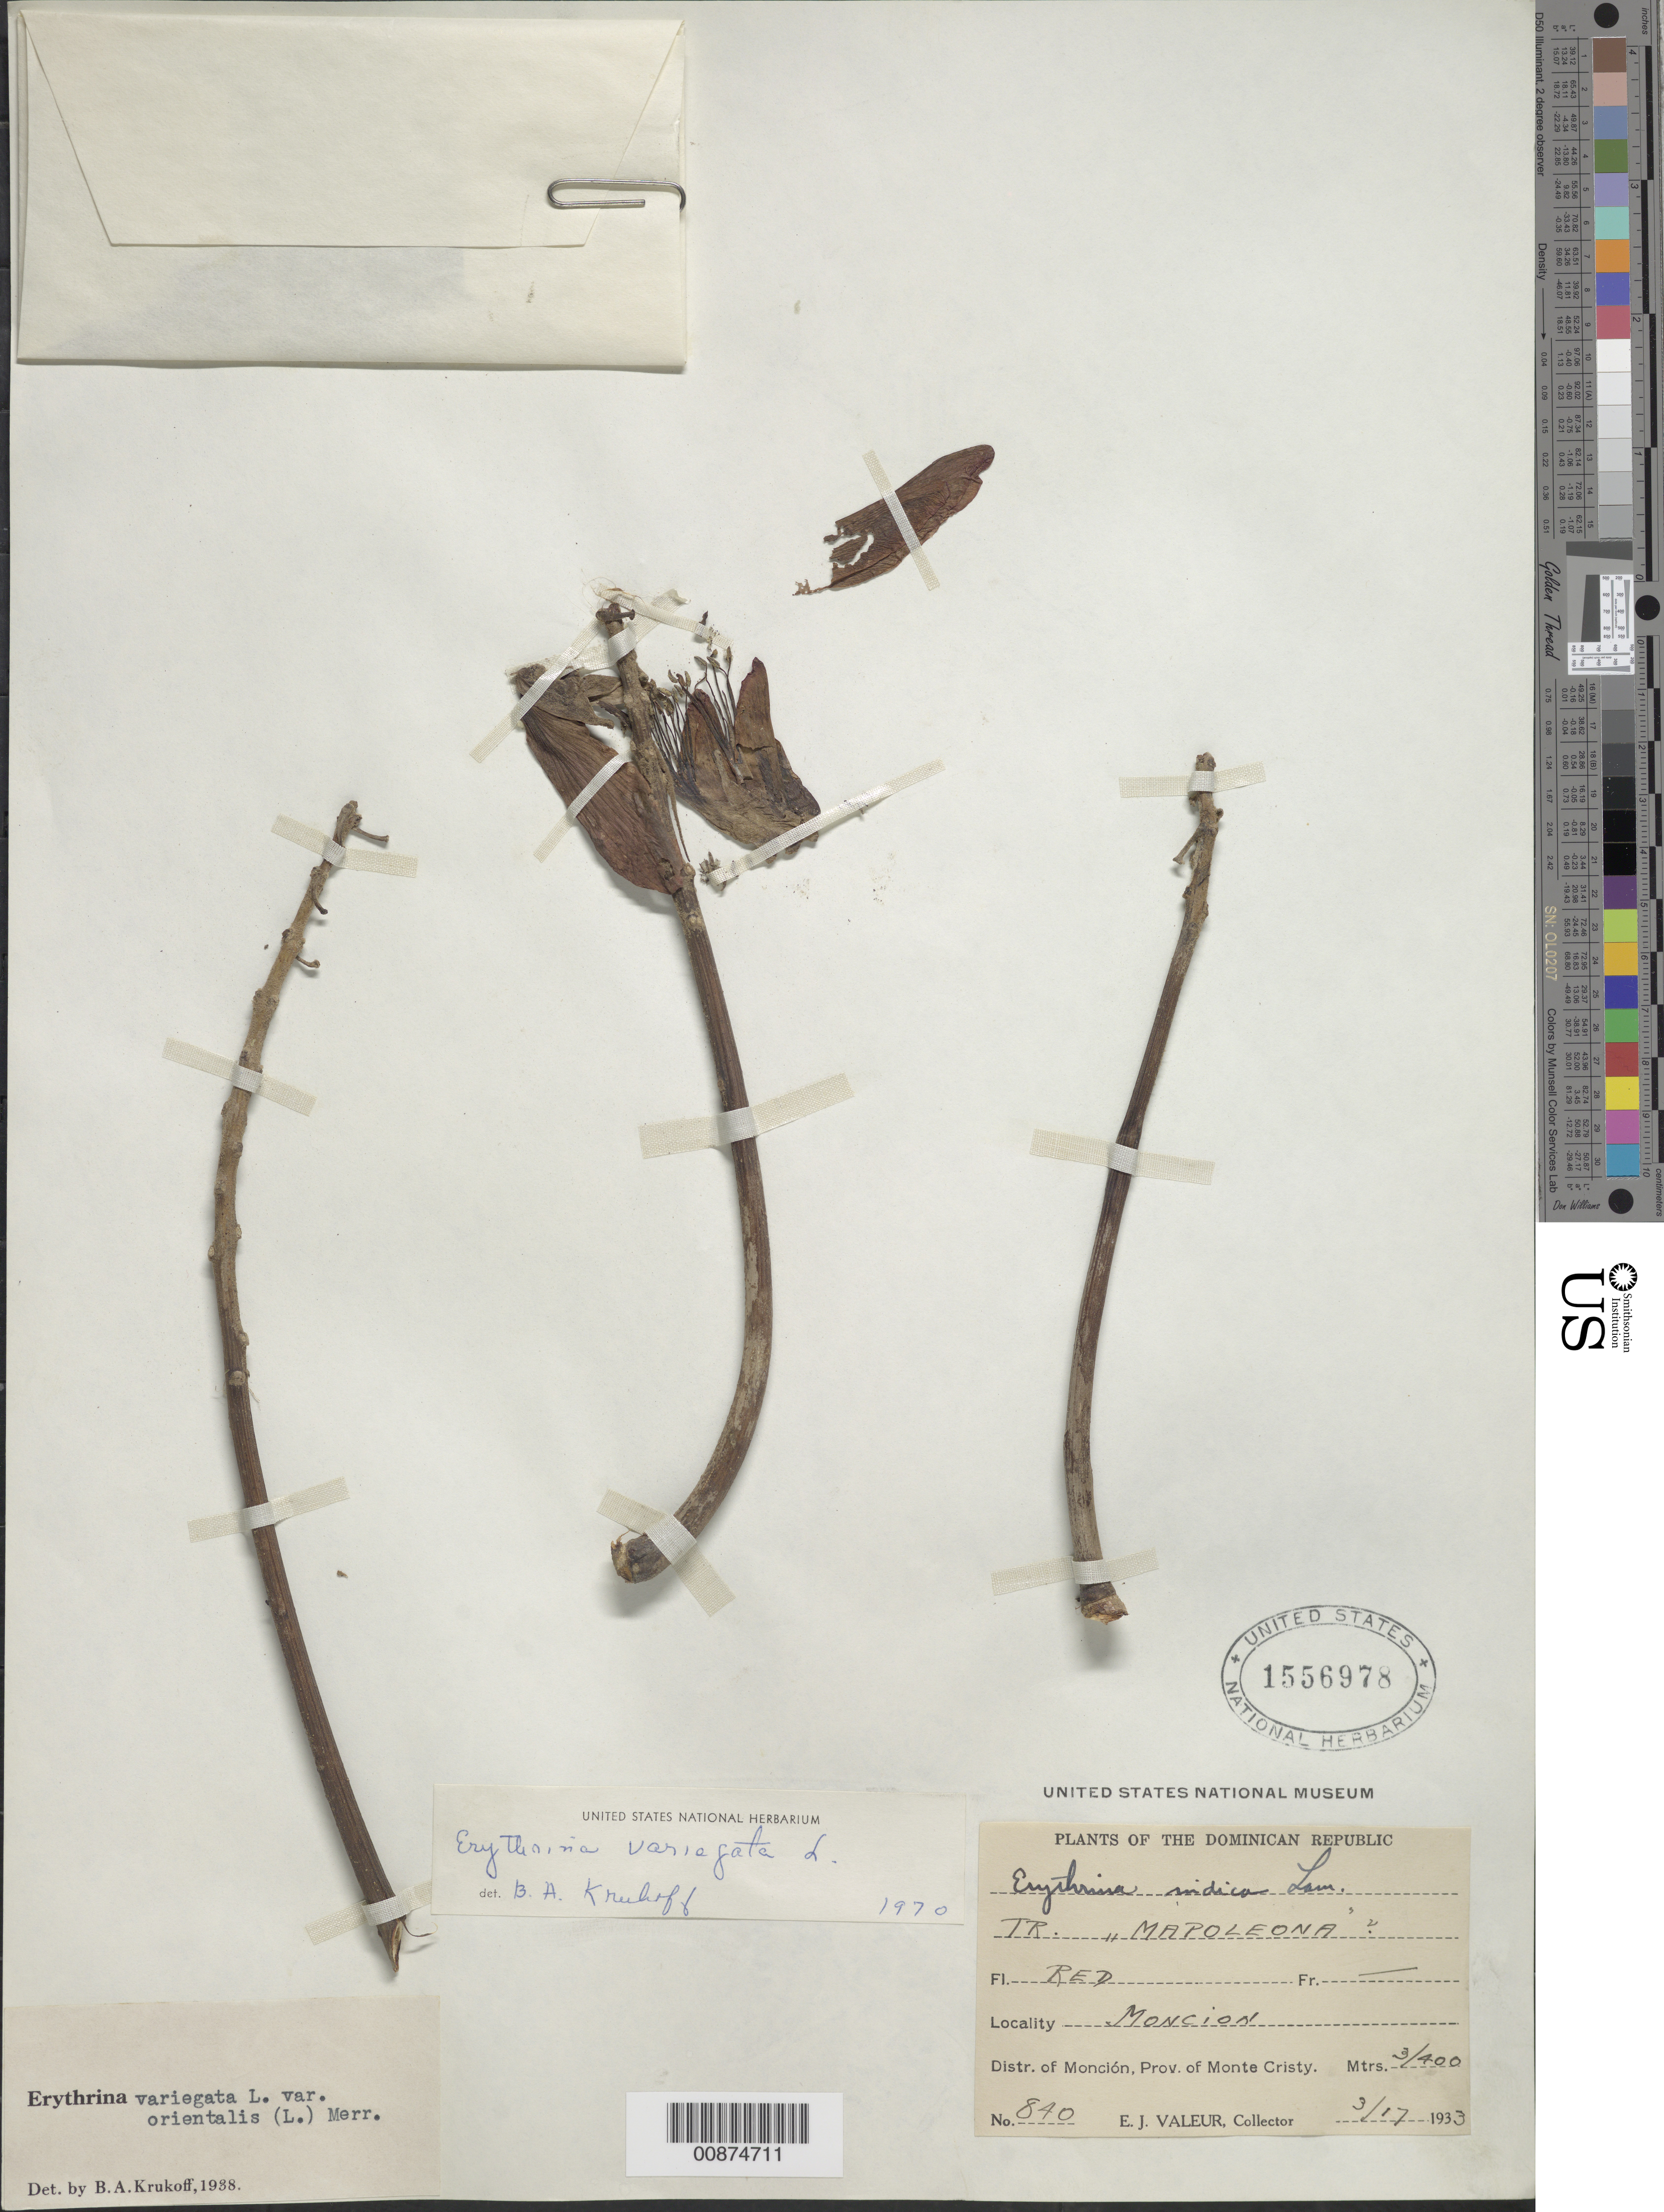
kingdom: Plantae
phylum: Tracheophyta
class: Magnoliopsida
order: Fabales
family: Fabaceae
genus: Erythrina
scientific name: Erythrina variegata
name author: L.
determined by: Krukoff, B. A.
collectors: E. Valeur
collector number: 840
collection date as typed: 17 Mar 1933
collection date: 1933-03-17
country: Dominican Republic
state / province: Monte Cristi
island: Hispaniola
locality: Monción, Distr. of Monción.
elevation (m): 300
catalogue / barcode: US 1556978